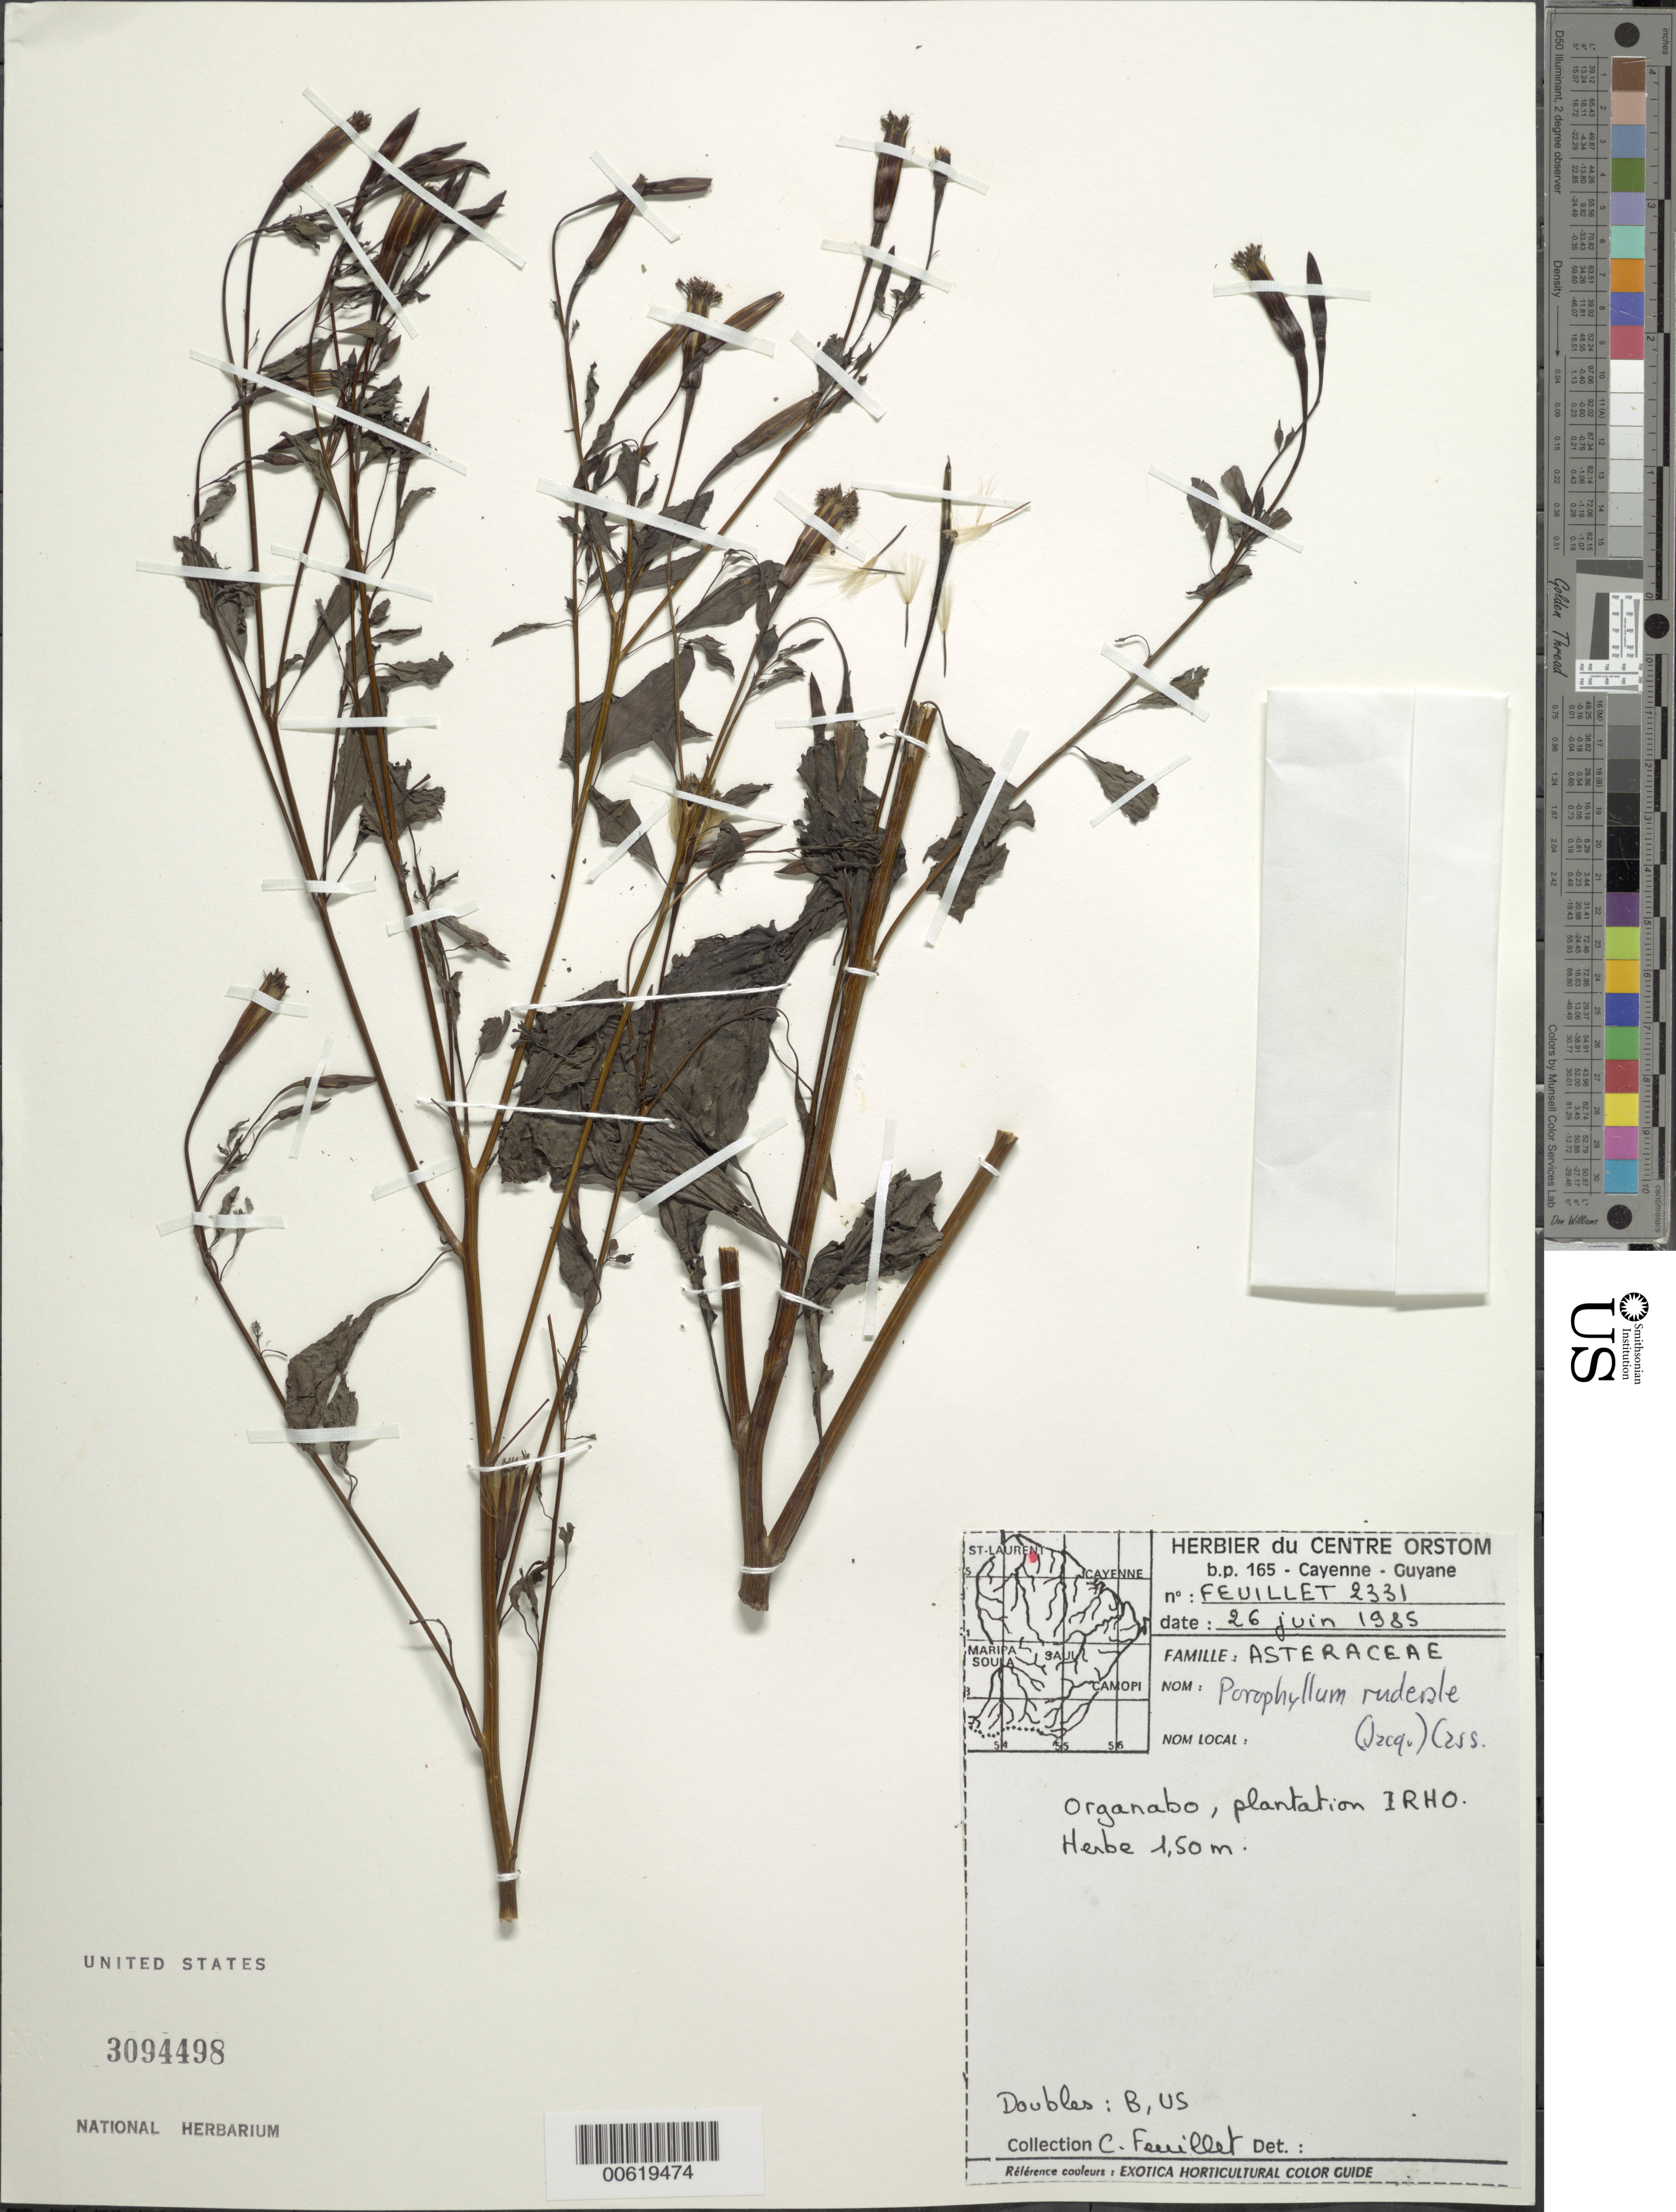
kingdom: Plantae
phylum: Tracheophyta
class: Magnoliopsida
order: Asterales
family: Asteraceae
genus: Porophyllum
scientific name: Porophyllum ruderale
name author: (Jacq.) Cass.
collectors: C. Feuillet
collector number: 2331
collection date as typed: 26-Jun-85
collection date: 1985-06-26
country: French Guiana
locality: IRHO palm Plantation near Organabo, Mana - Organabo Basins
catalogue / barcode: US 3094498